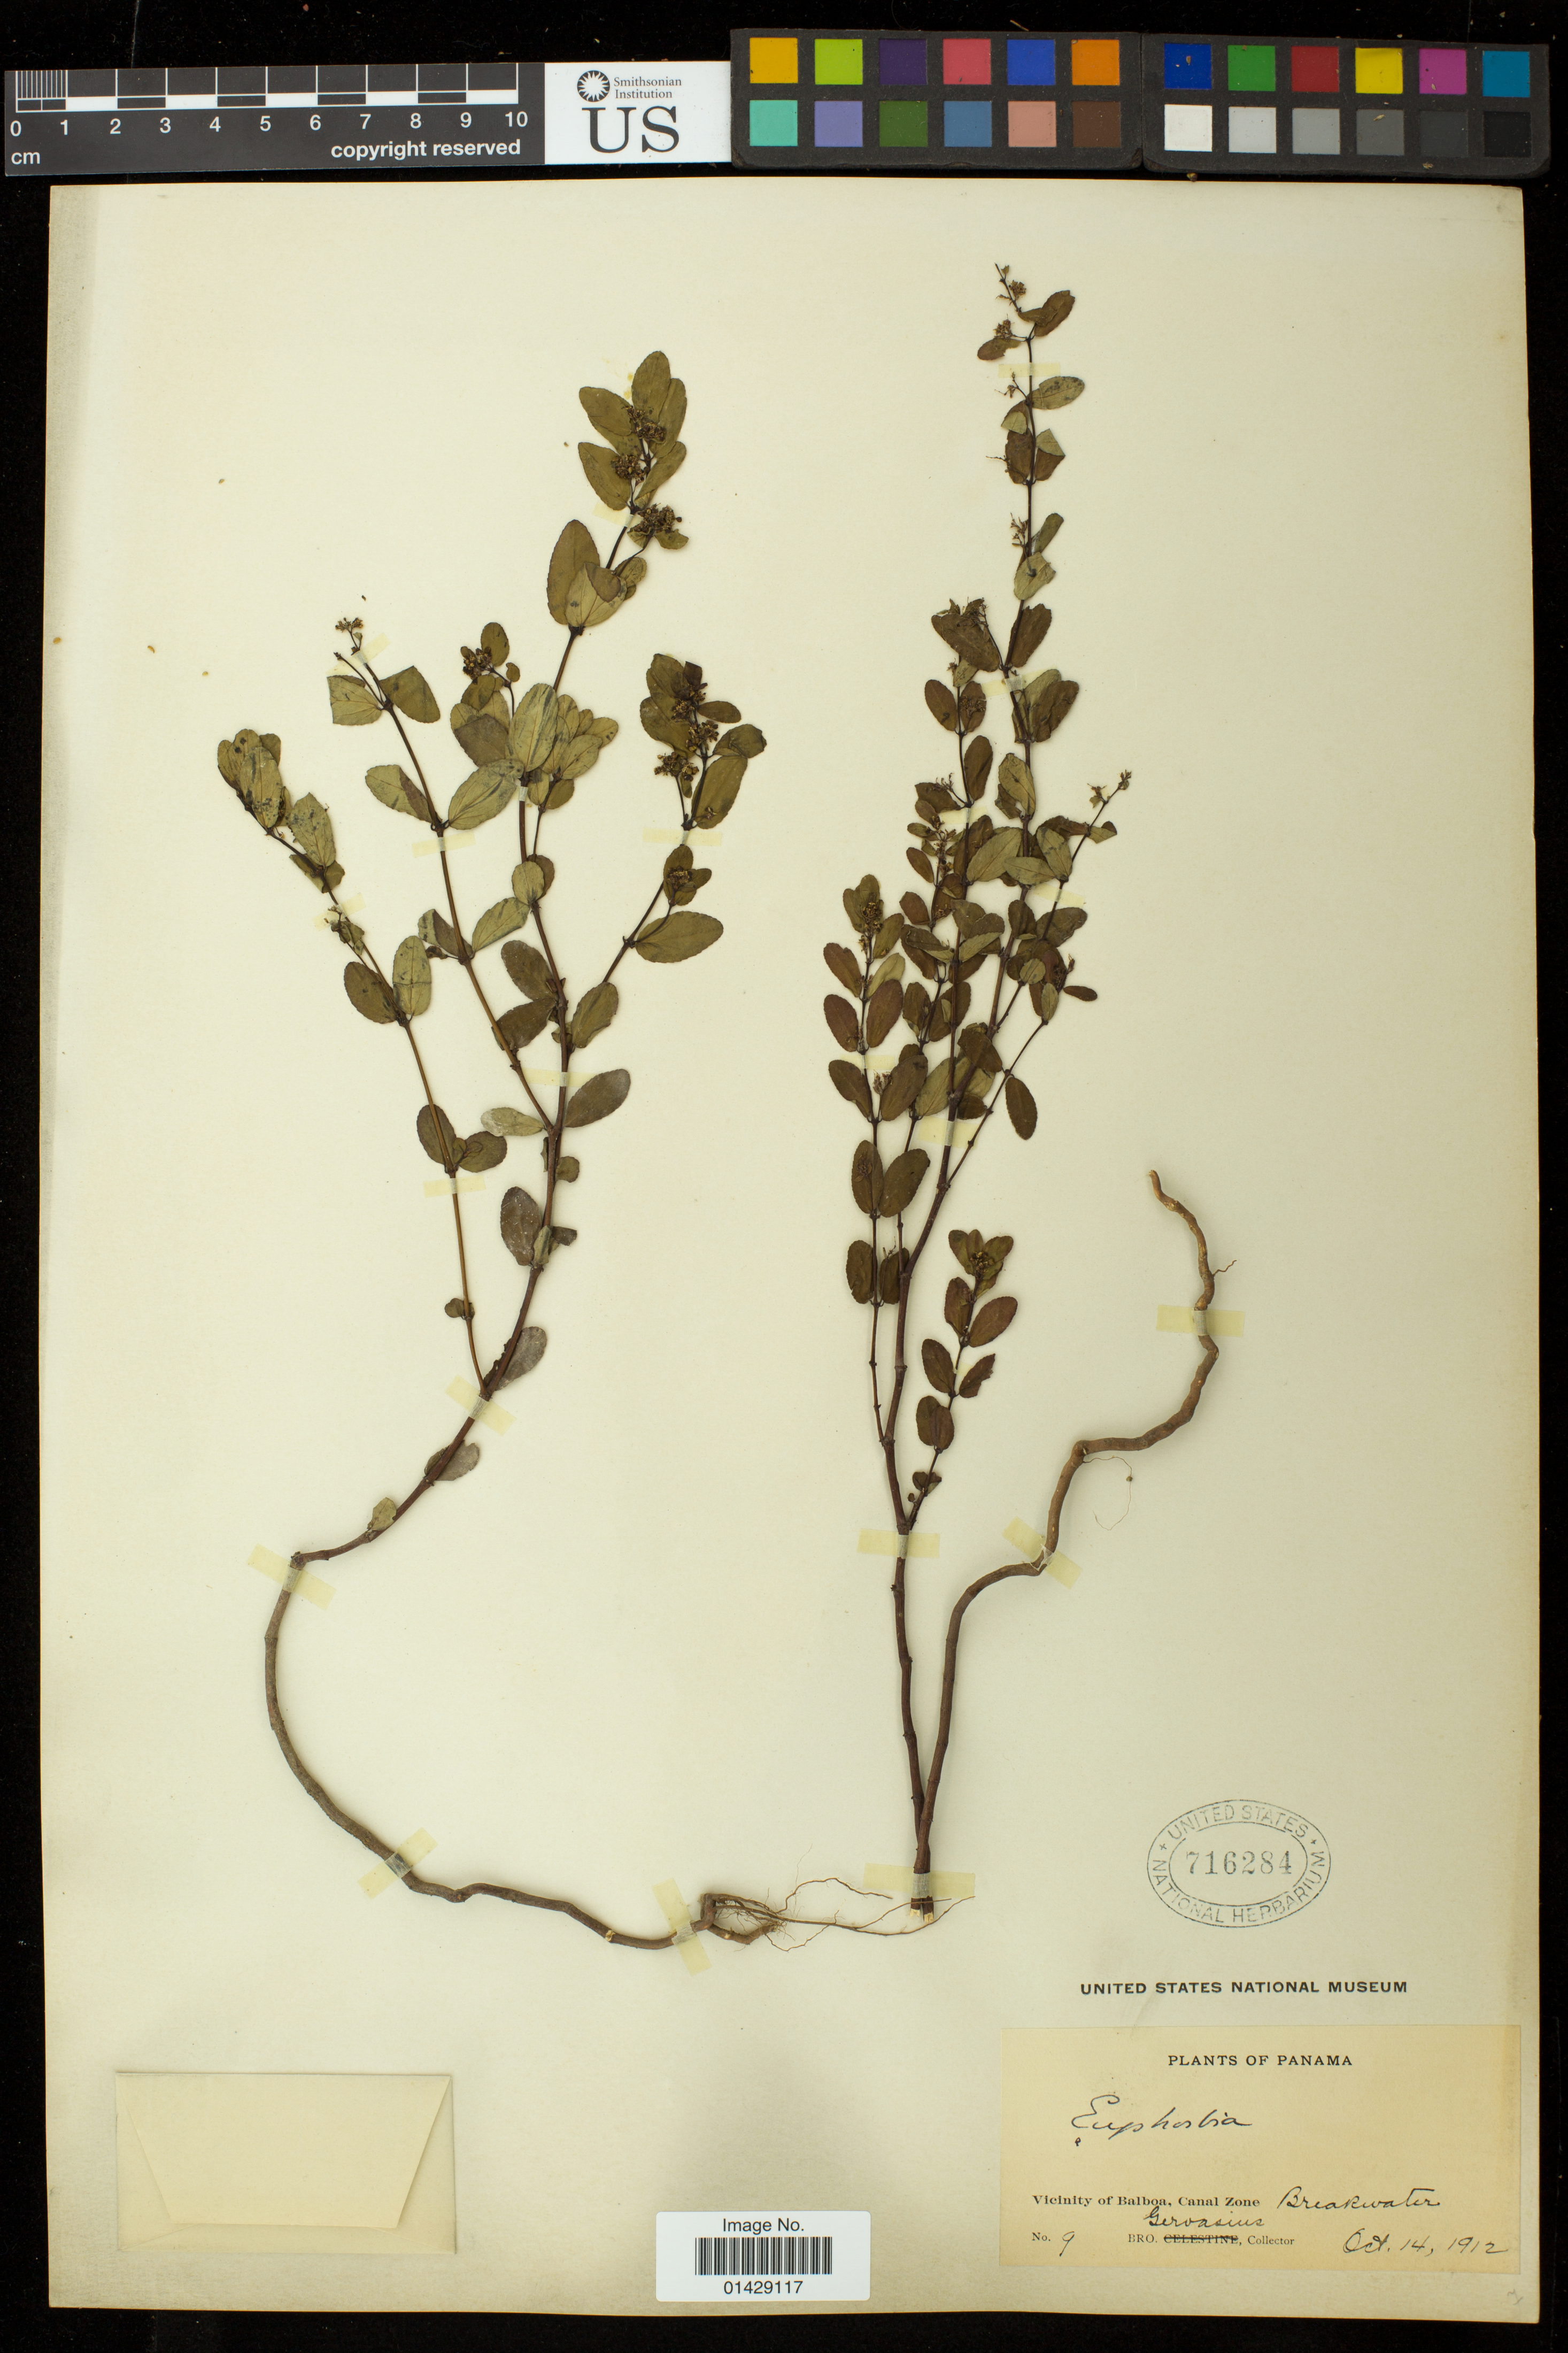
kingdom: Plantae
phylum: Tracheophyta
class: Magnoliopsida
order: Malpighiales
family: Euphorbiaceae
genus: Euphorbia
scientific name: Euphorbia hypericifolia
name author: L.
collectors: Gervasius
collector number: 9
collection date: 1912-10-14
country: Panama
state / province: Panamá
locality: Vicinity of Balboa, Canal Zone, Breakwater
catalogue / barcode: US 716284